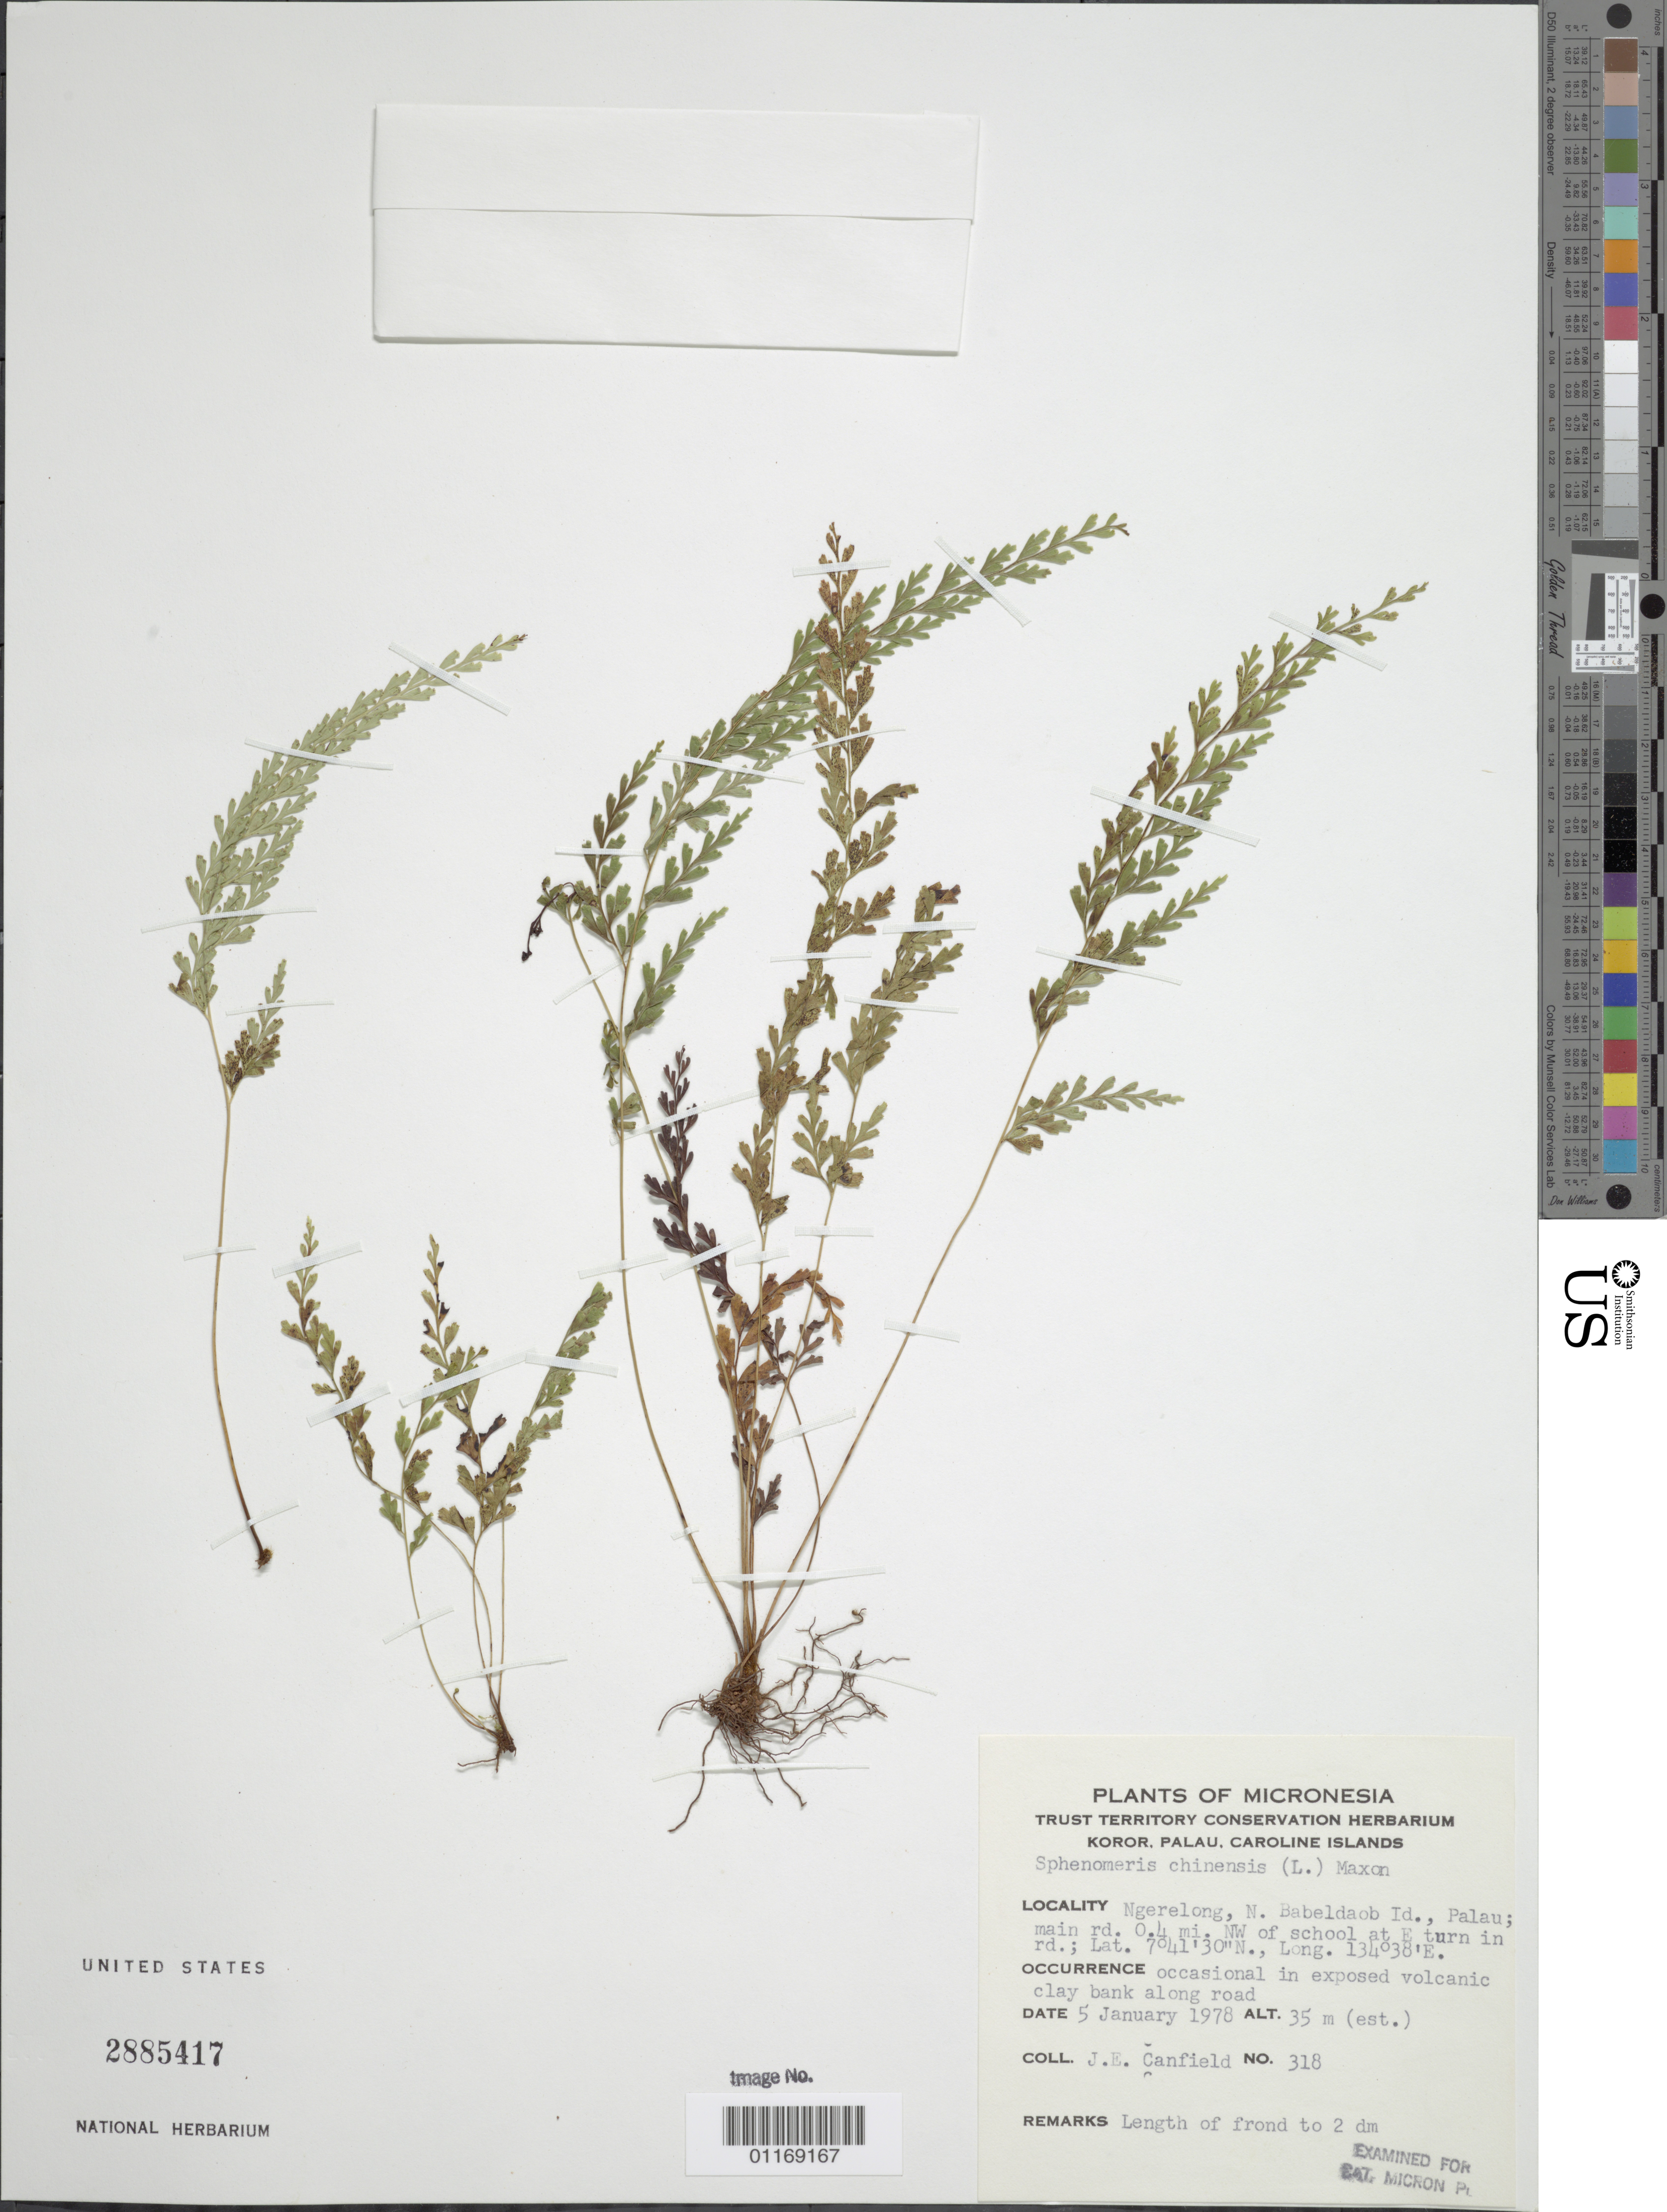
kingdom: Plantae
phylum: Tracheophyta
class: Polypodiopsida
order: Polypodiales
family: Lindsaeaceae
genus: Sphenomeris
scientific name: Sphenomeris chinensis var. chinensis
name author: (L.) Maxon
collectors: J. E. Canfield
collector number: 318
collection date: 1978-01-05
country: Palau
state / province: Koror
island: Babeldaob [Babelthuap]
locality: Ngerelong, N Babeldaob Id., Main road. 0.4 mi. NW of school at E turn in rd.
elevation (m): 35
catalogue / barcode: US 2885417